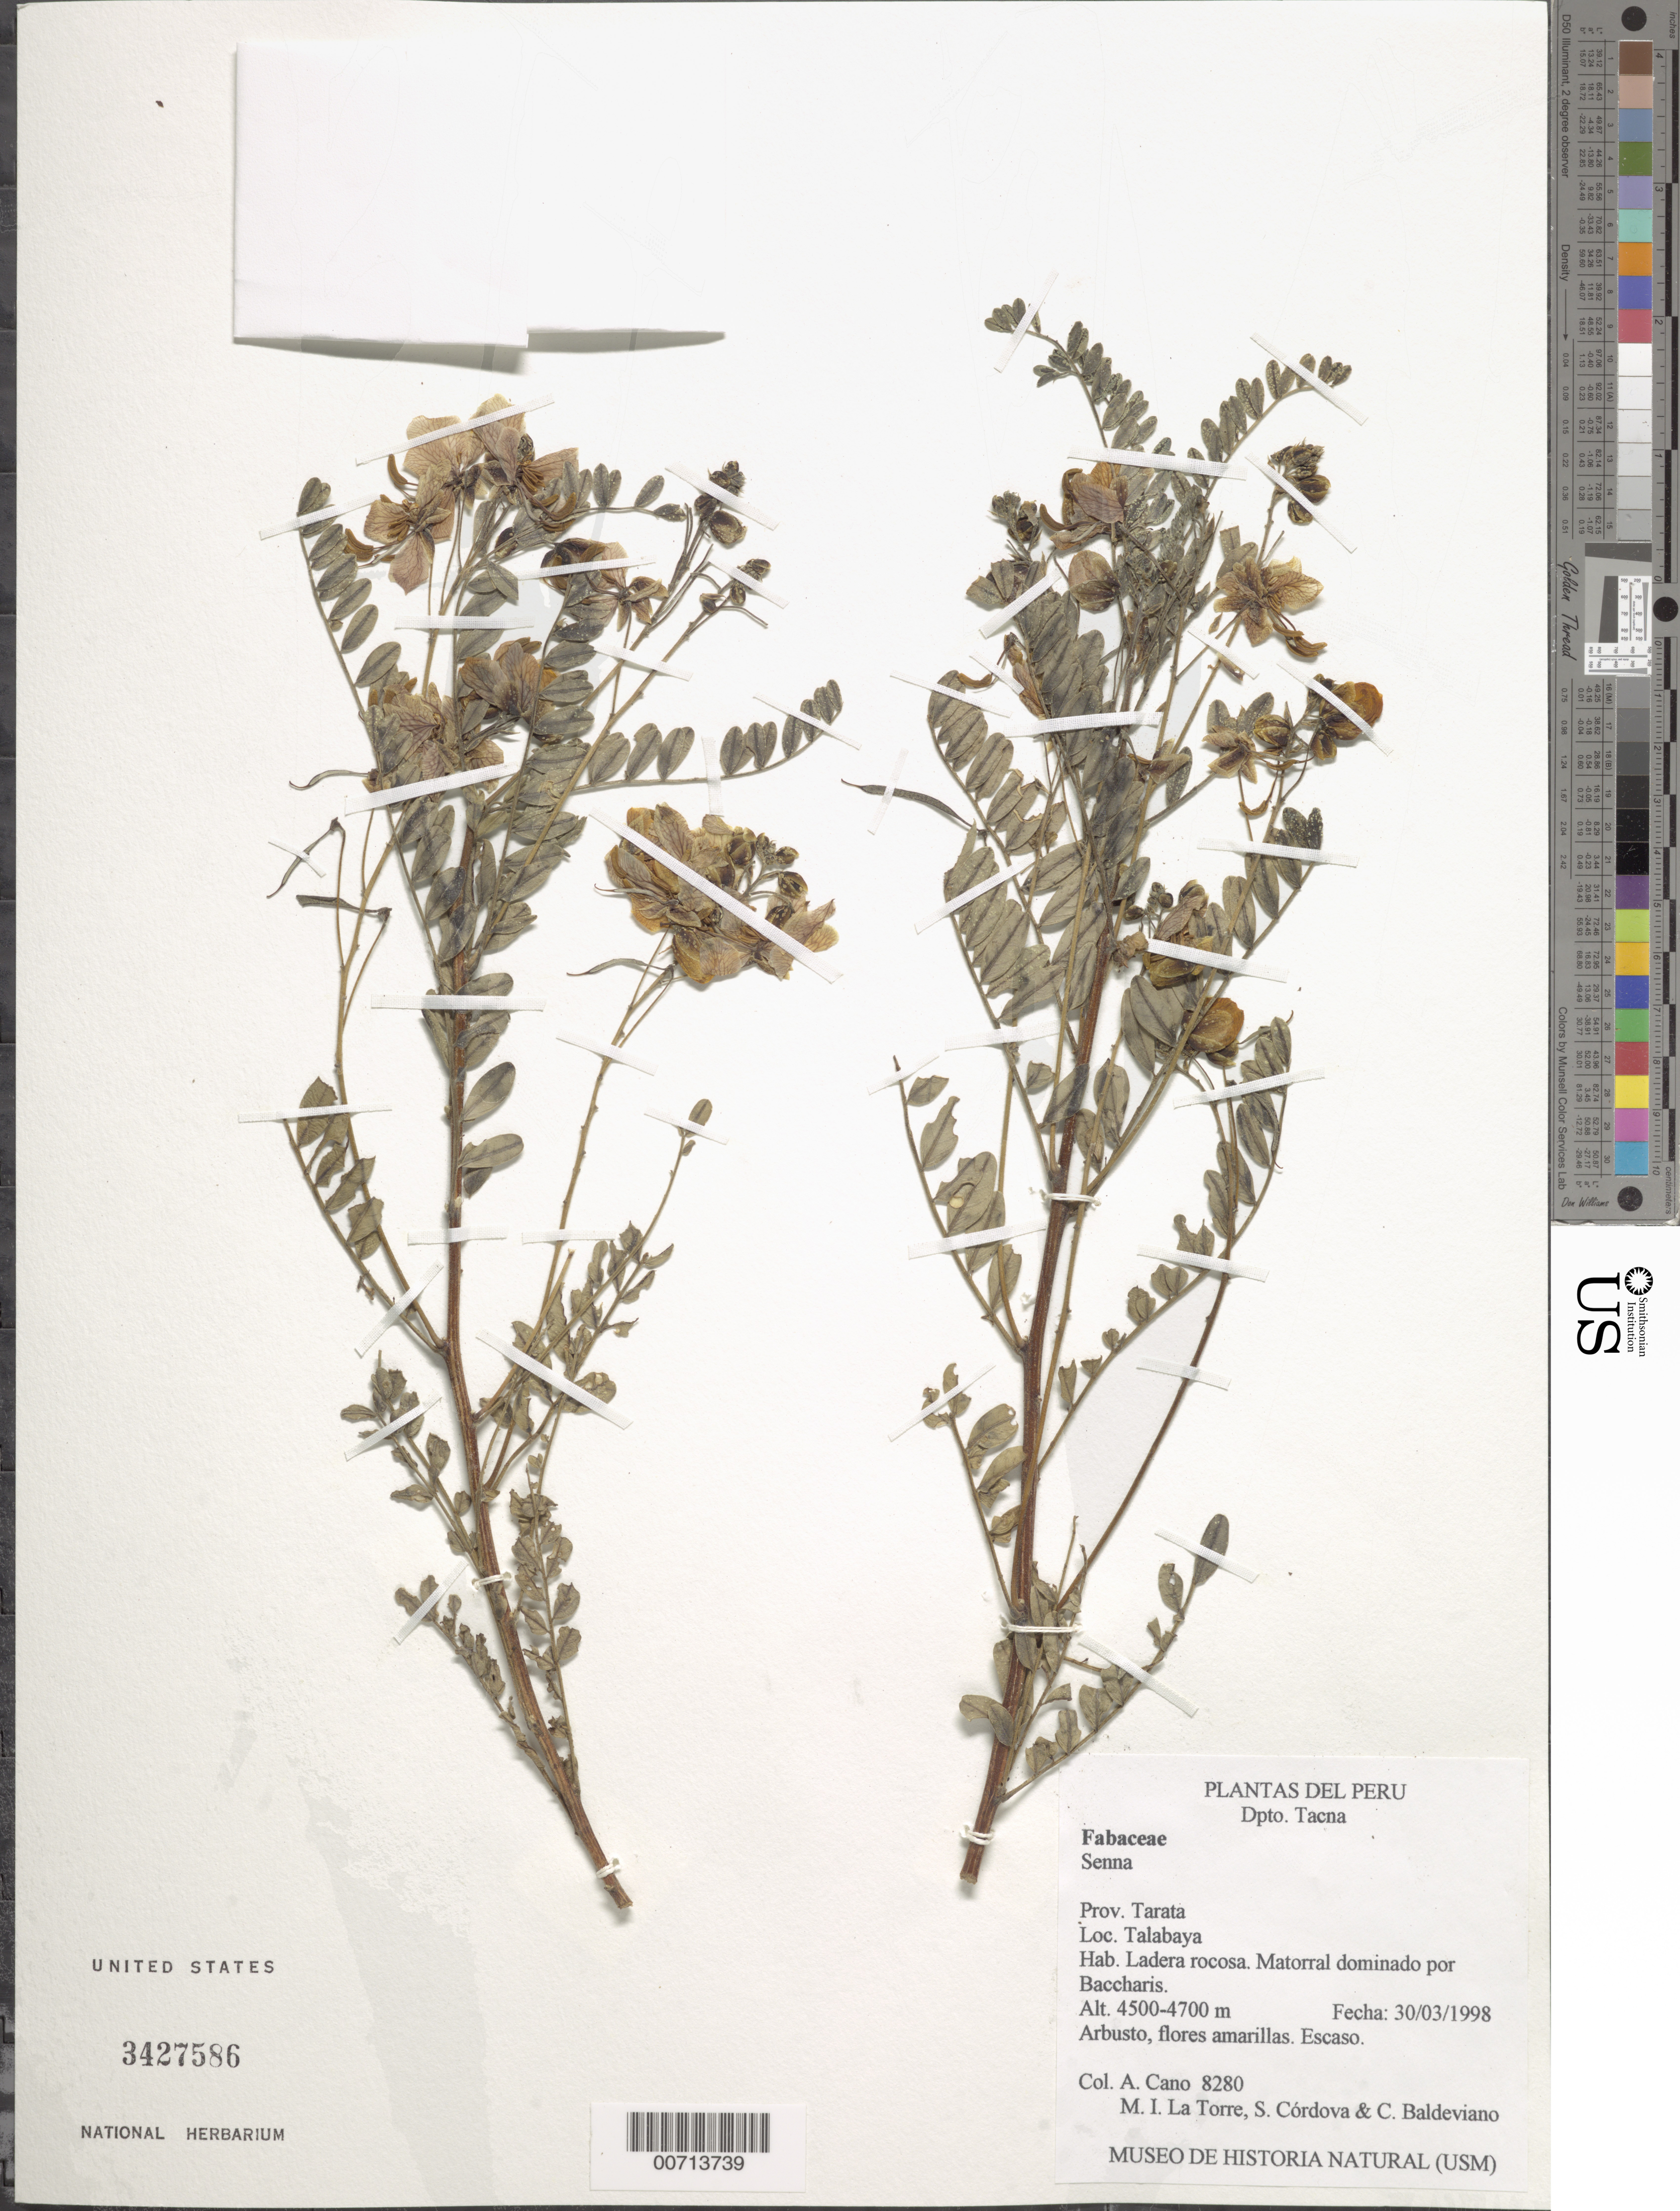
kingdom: Plantae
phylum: Tracheophyta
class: Magnoliopsida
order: Fabales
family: Fabaceae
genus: Senna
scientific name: Senna sp.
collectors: A. Cano, M. Torre, S. Cordova & C. Baldeviano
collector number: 8280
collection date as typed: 30 Mar 1998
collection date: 1998-03-30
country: Peru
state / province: Tacna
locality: Tarata Prov., Talabaya.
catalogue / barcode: US 3427586